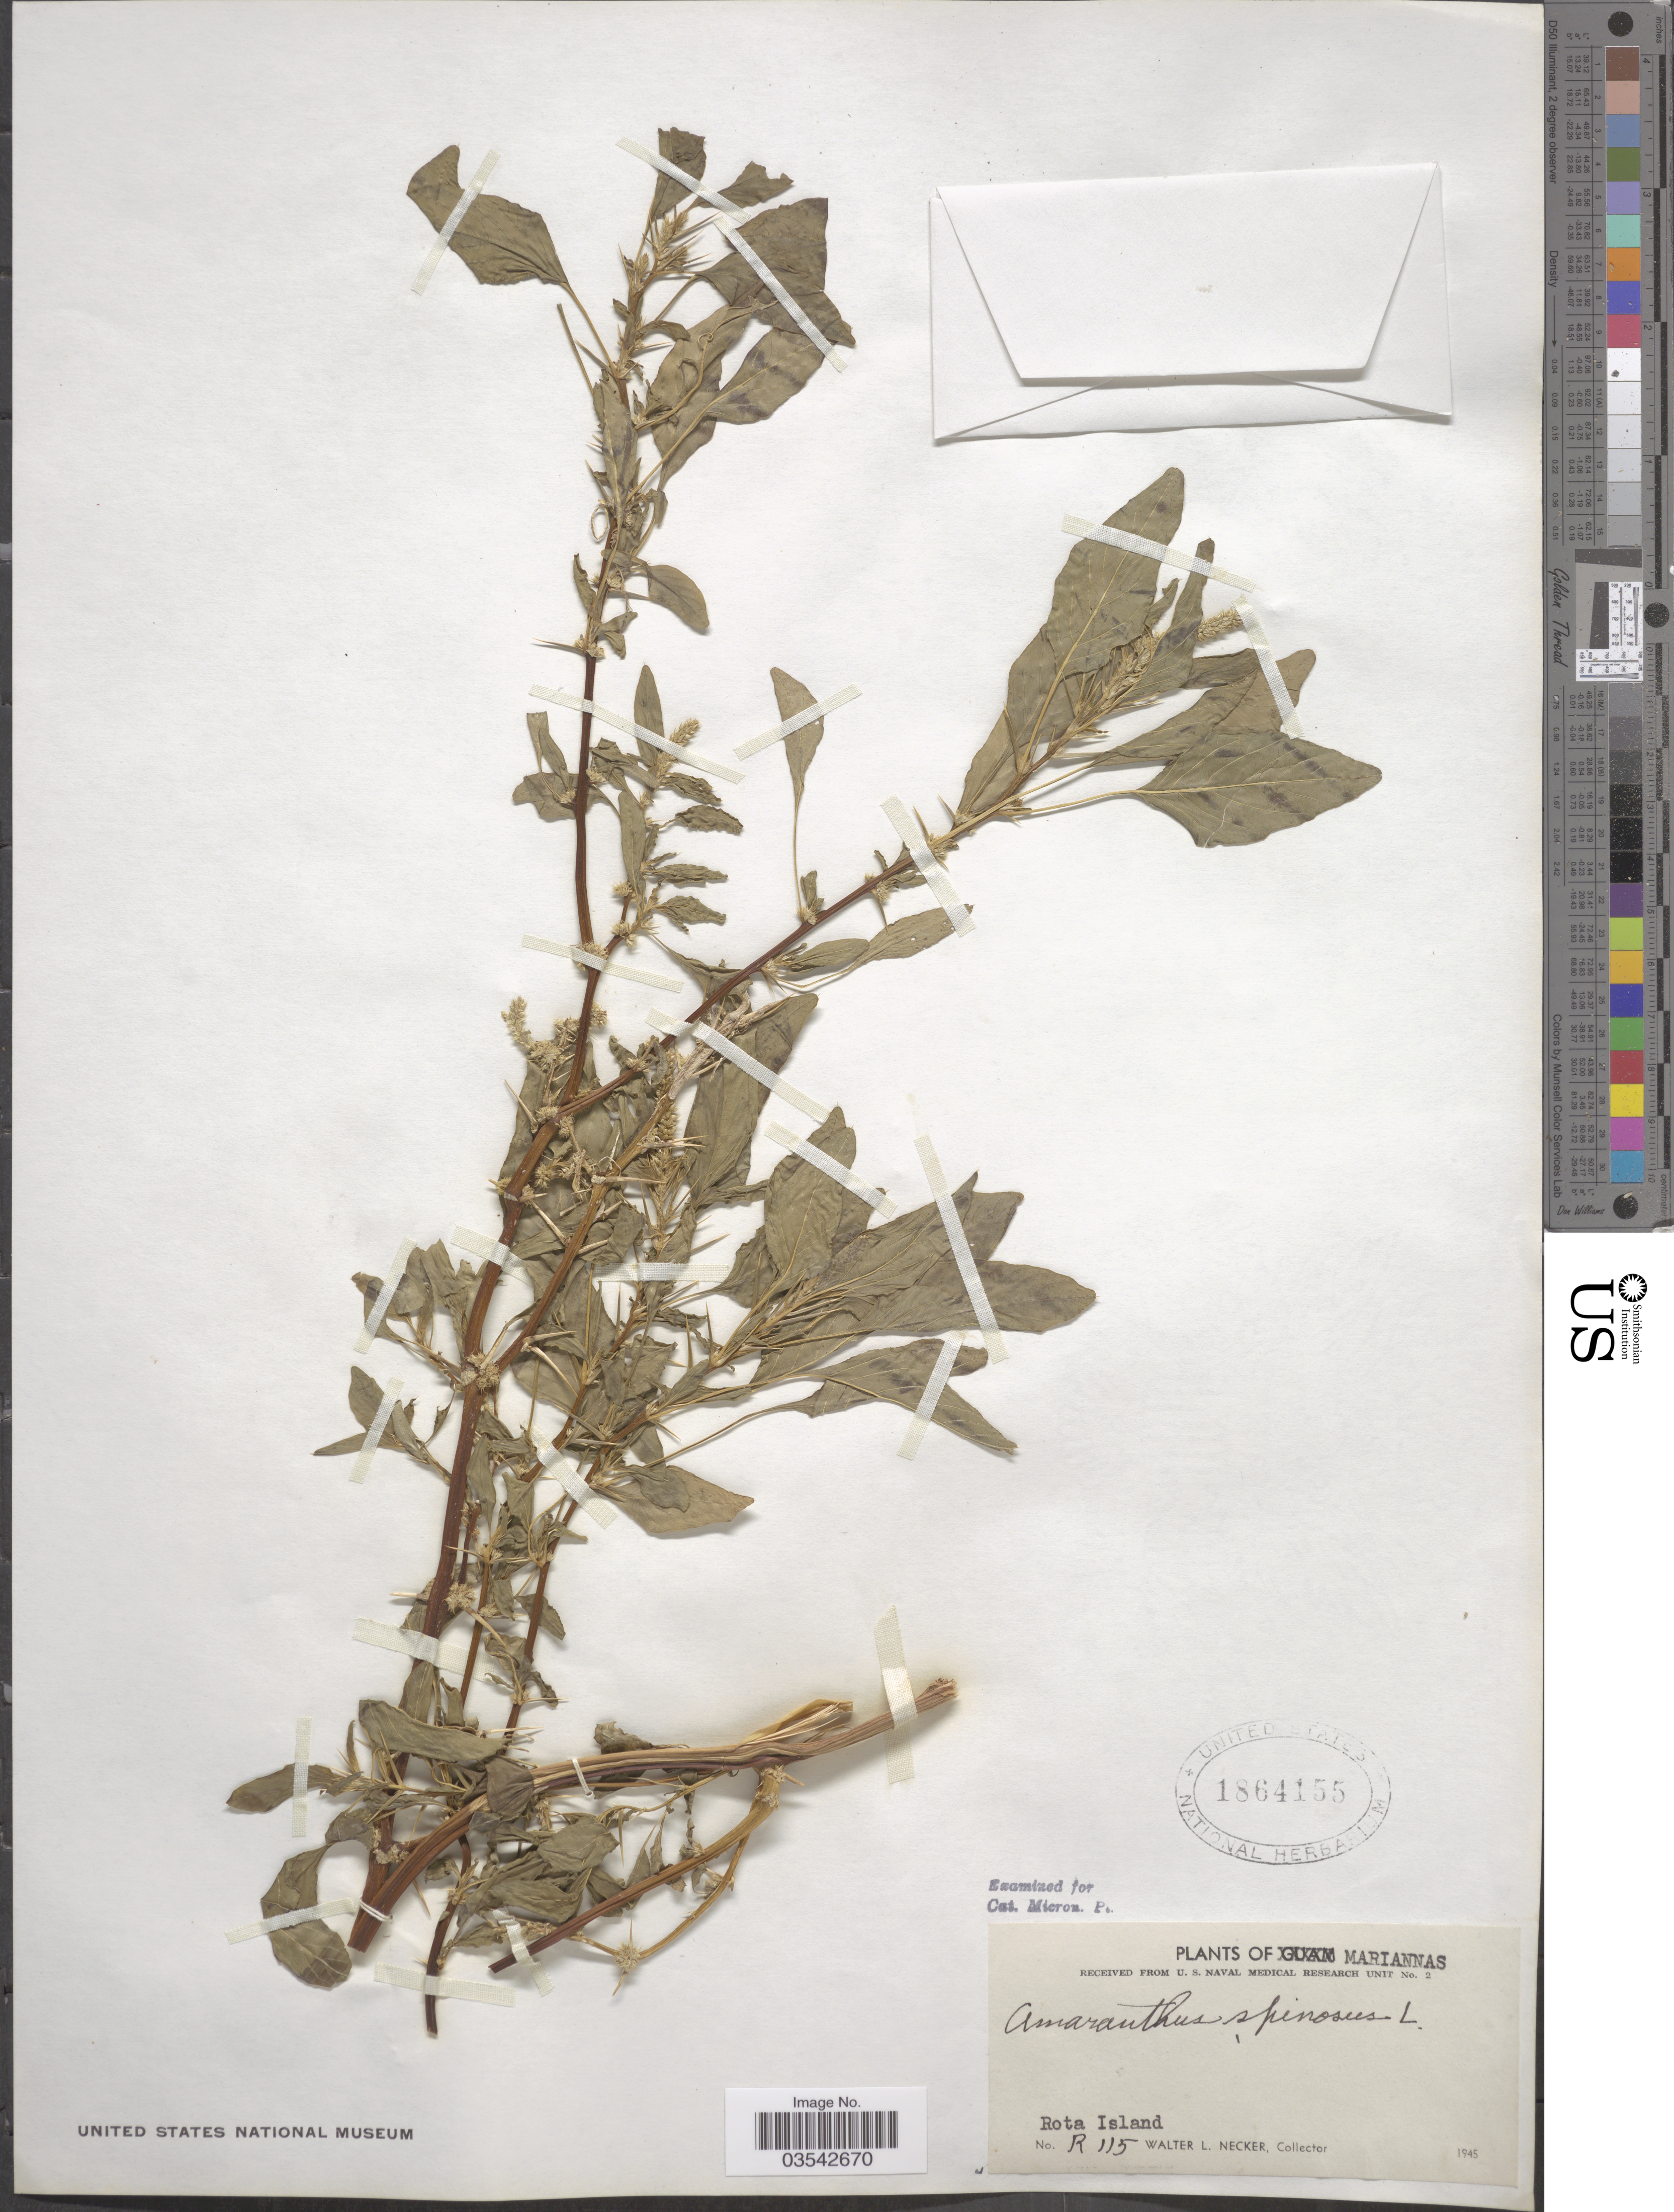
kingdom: Plantae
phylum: Tracheophyta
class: Magnoliopsida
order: Caryophyllales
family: Amaranthaceae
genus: Amaranthus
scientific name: Amaranthus spinosus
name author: L.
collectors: W. L. Necker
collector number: R115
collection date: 1945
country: Northern Mariana Islands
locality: Mariannas. Rota Island.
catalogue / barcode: US 1864155